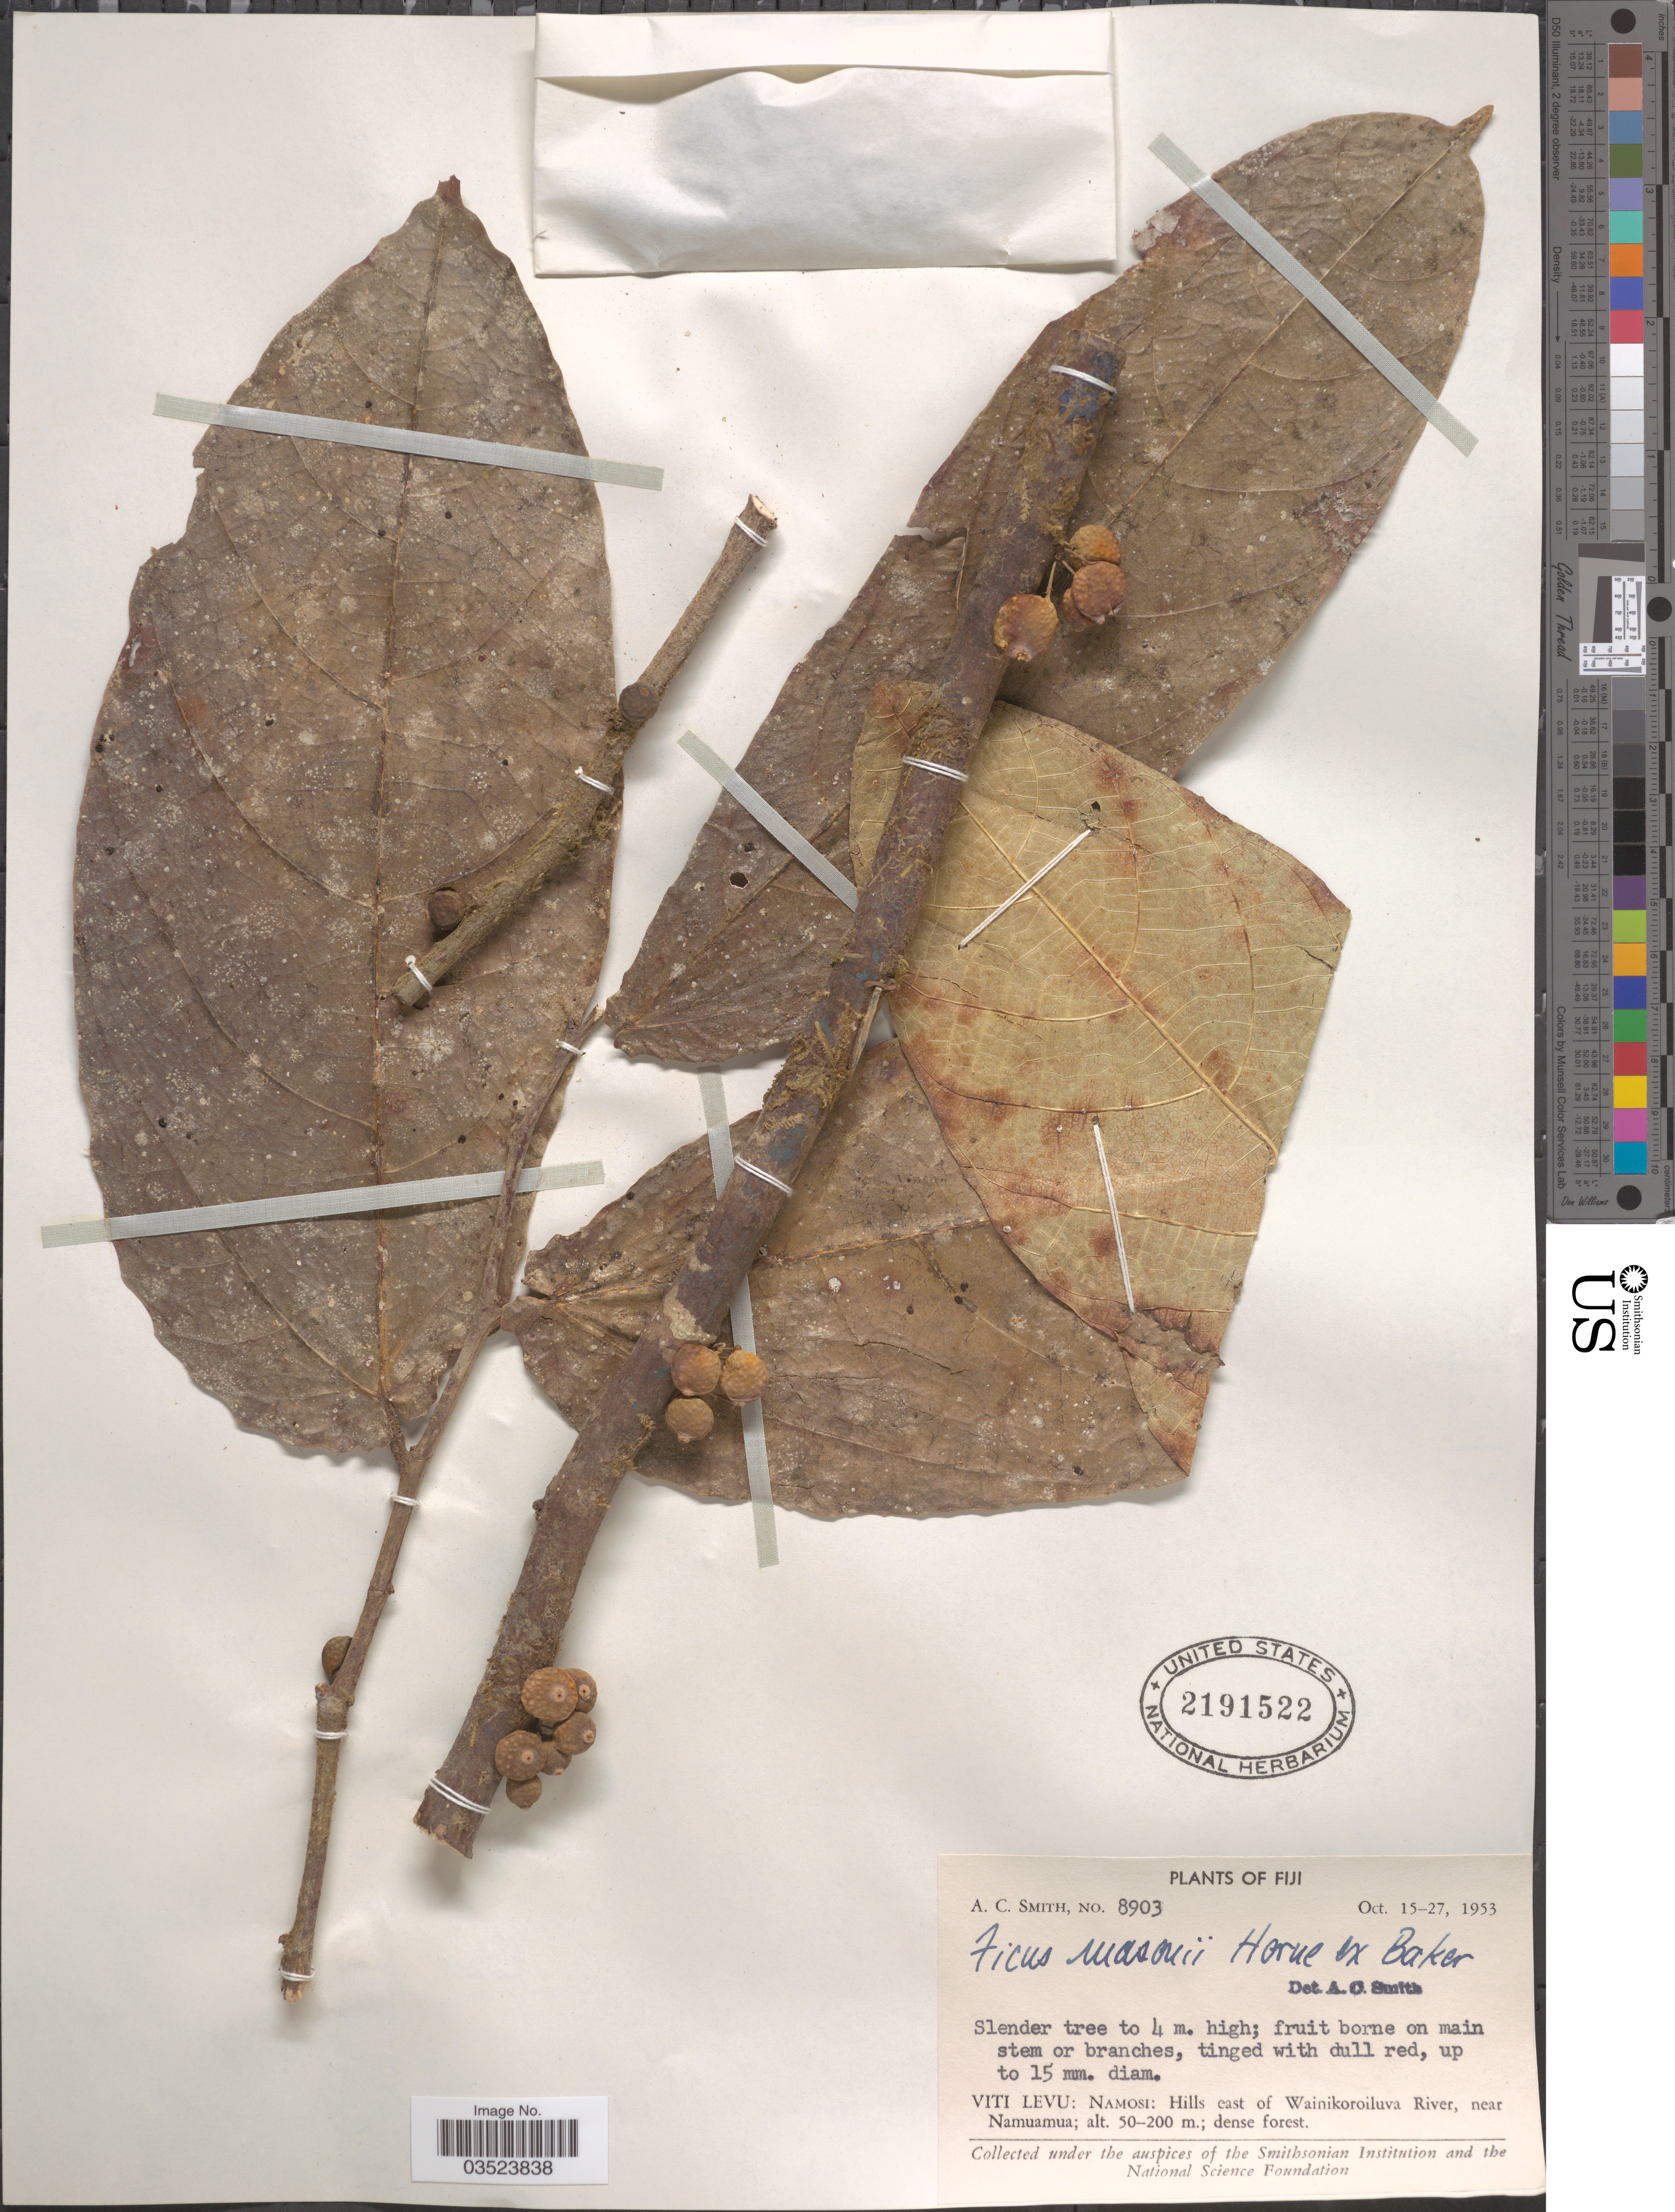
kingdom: Plantae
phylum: Tracheophyta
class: Magnoliopsida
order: Rosales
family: Moraceae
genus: Ficus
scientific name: Ficus masonii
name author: Horne ex Baker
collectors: A. C. Smith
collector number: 8903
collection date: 1953-10-15/1953-10-27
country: Fiji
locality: Viti Levu: Namosi: Hills east of Wainikoroiluva River, near Namuamua.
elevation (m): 50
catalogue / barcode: US 2191522